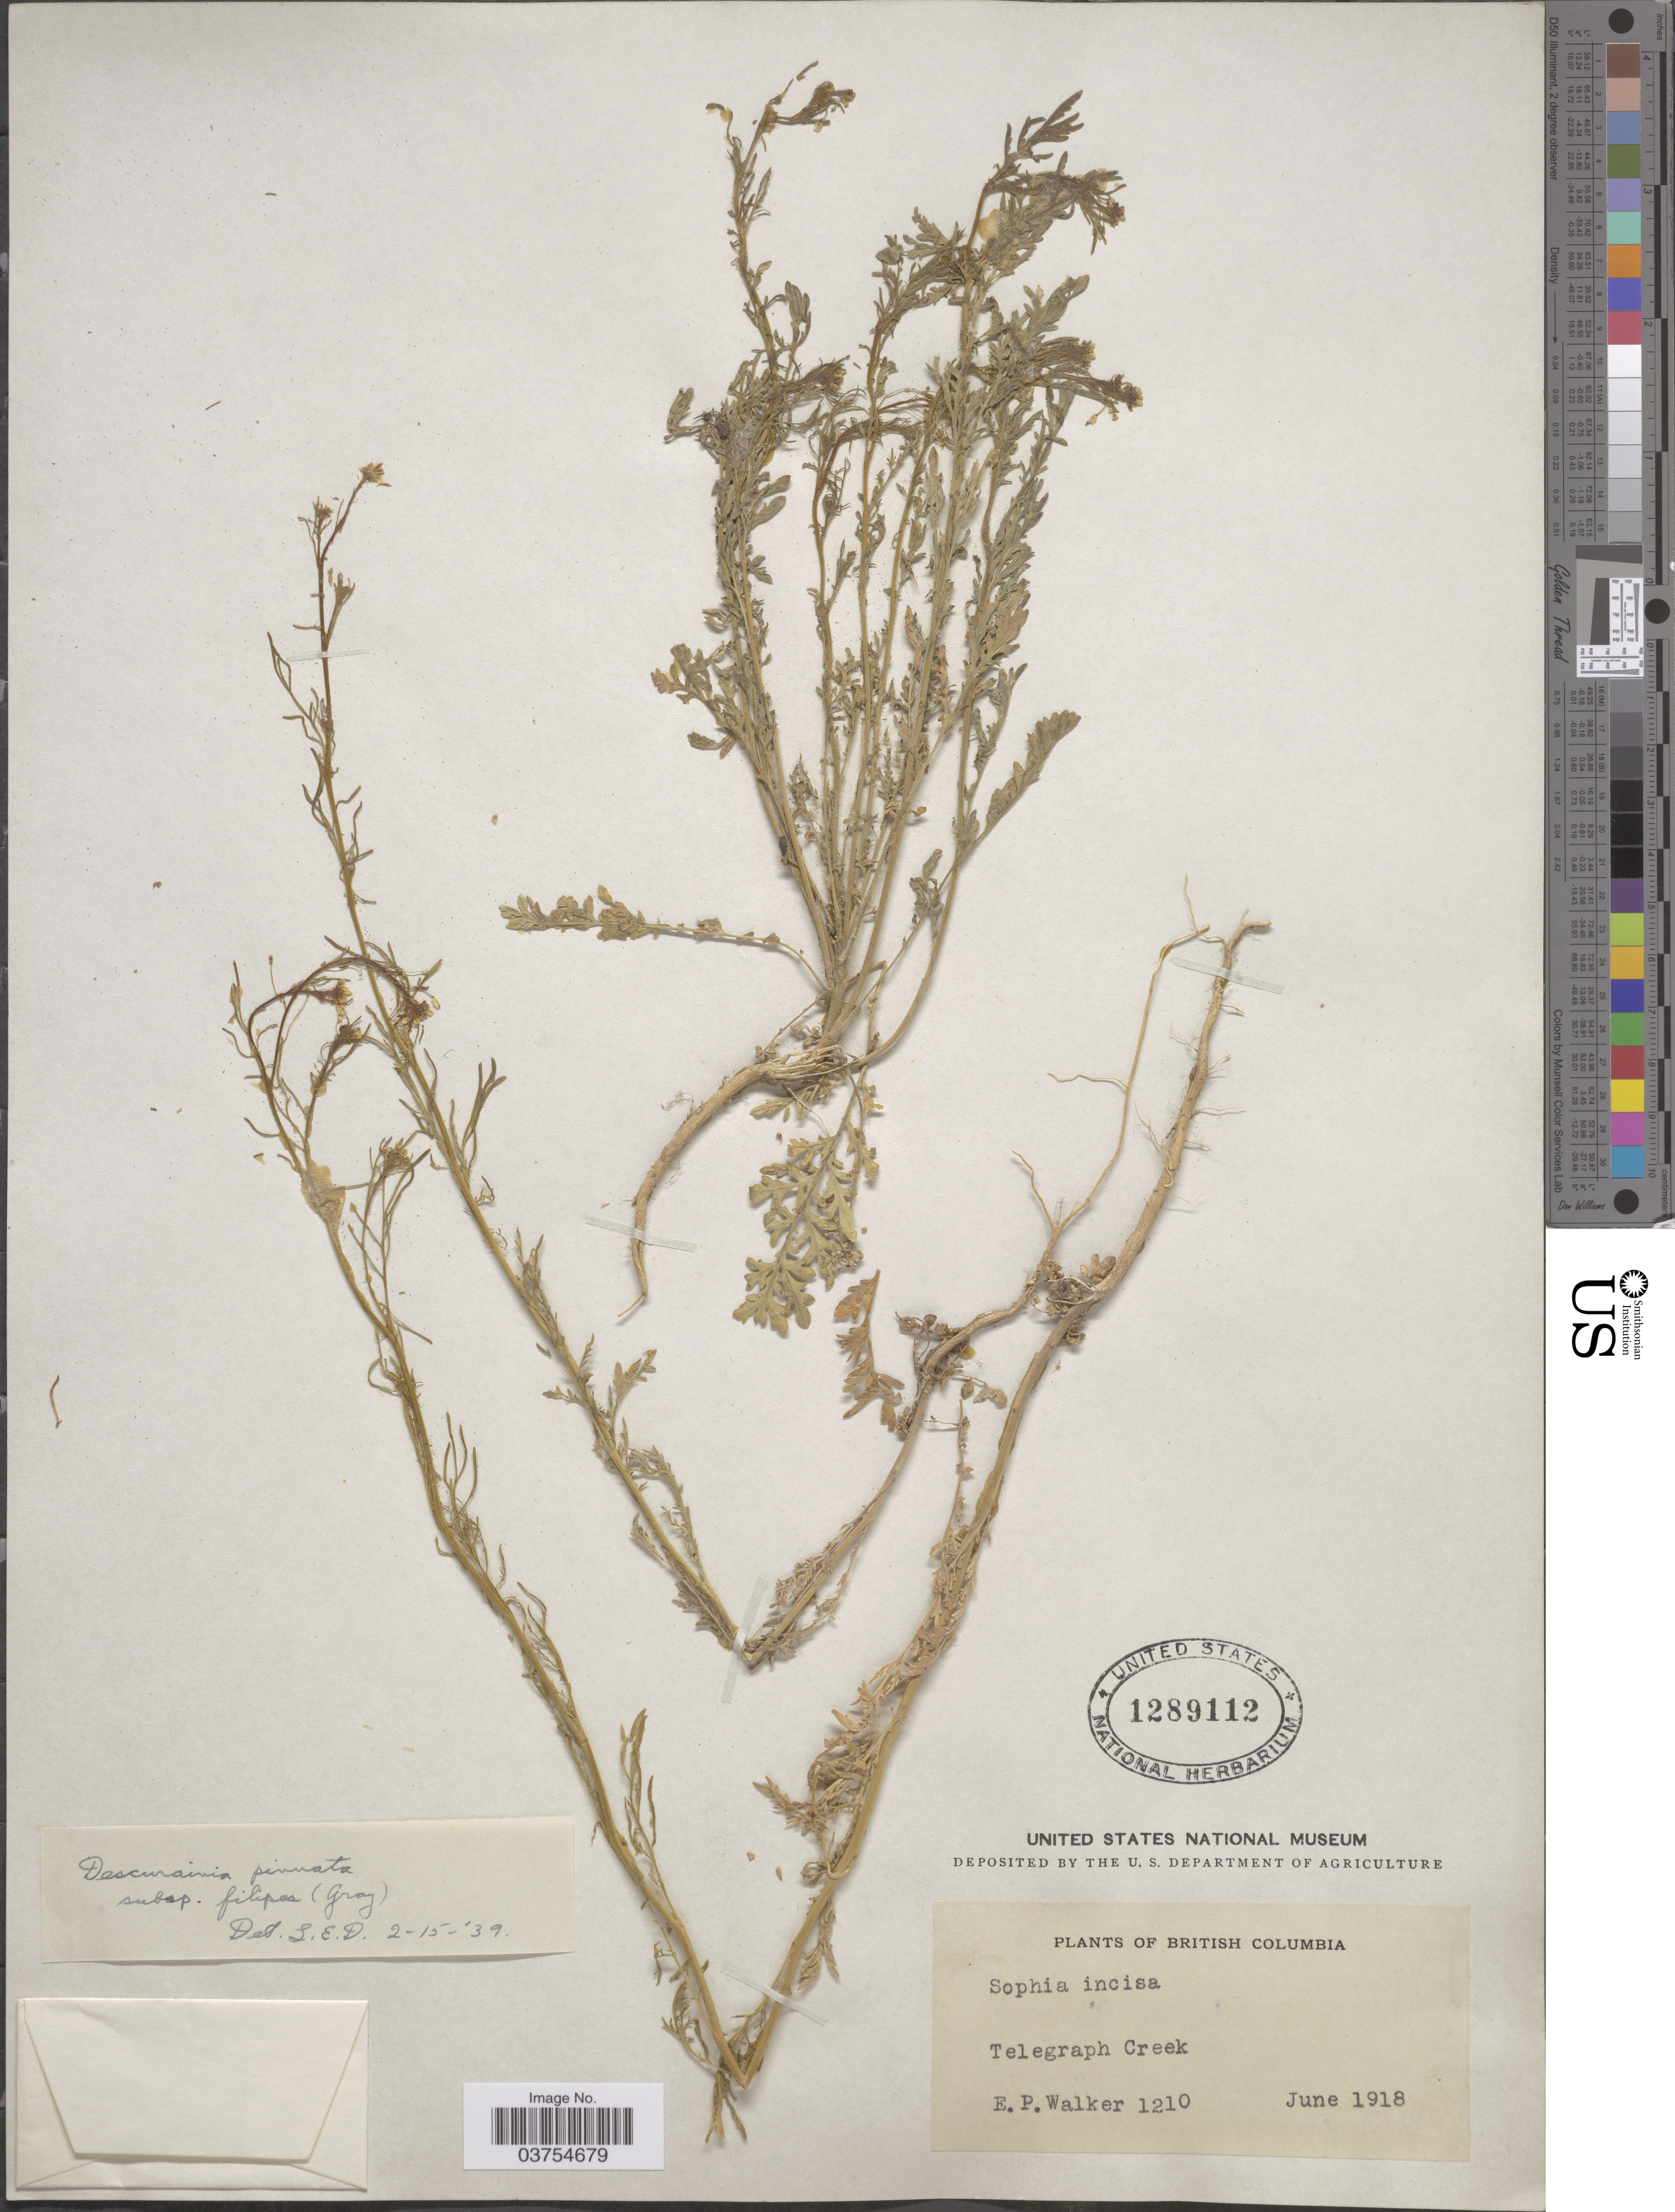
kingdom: Plantae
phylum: Tracheophyta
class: Magnoliopsida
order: Brassicales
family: Brassicaceae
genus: Descurainia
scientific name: Descurainia pinnata subsp. filipes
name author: (A. Gray) Detling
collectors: E. Walker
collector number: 1210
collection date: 1918-06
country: Canada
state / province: British Columbia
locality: Telegraph Creek.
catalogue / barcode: US 1289112